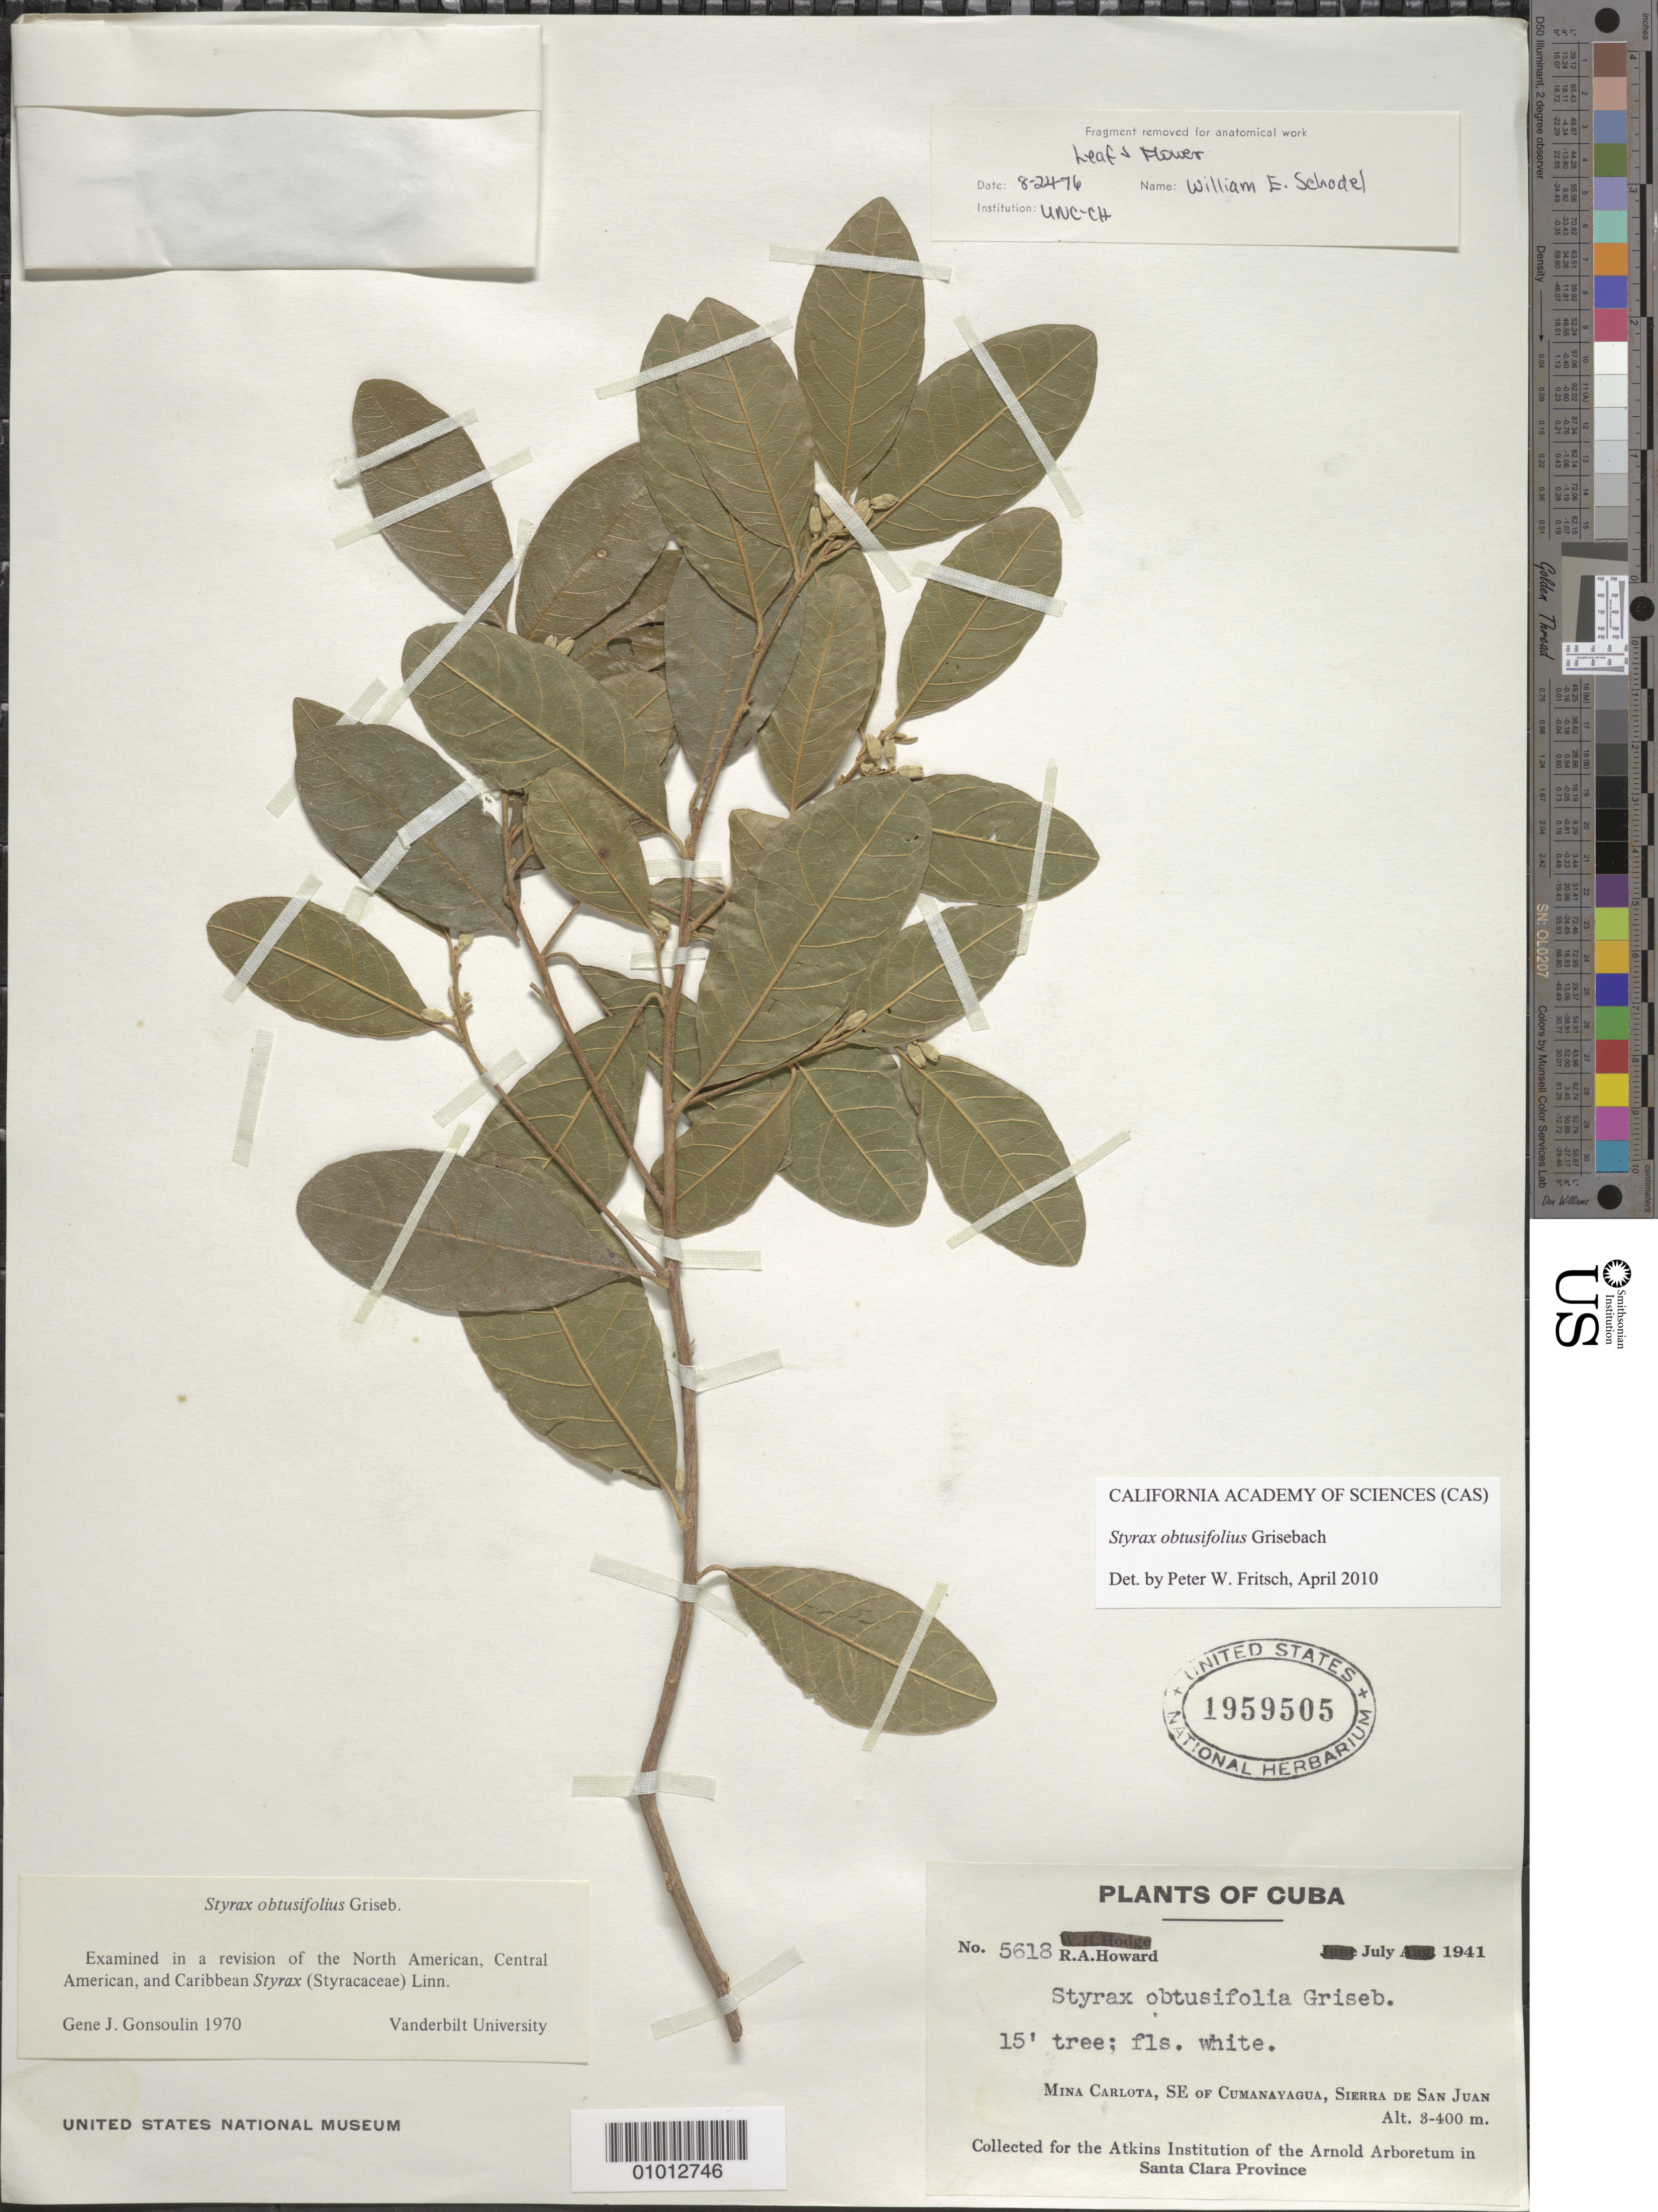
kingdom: Plantae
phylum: Tracheophyta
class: Magnoliopsida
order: Ericales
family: Styracaceae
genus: Styrax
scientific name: Styrax obtusifolius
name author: Griseb.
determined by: Fritsch, Peter W.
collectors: R. A. Howard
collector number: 5618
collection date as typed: Jul 1941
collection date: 1941-07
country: Cuba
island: Cuba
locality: Mina Carlota, SE of Cumanayagua, Sierra de San Juan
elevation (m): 300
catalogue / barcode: US 1959505